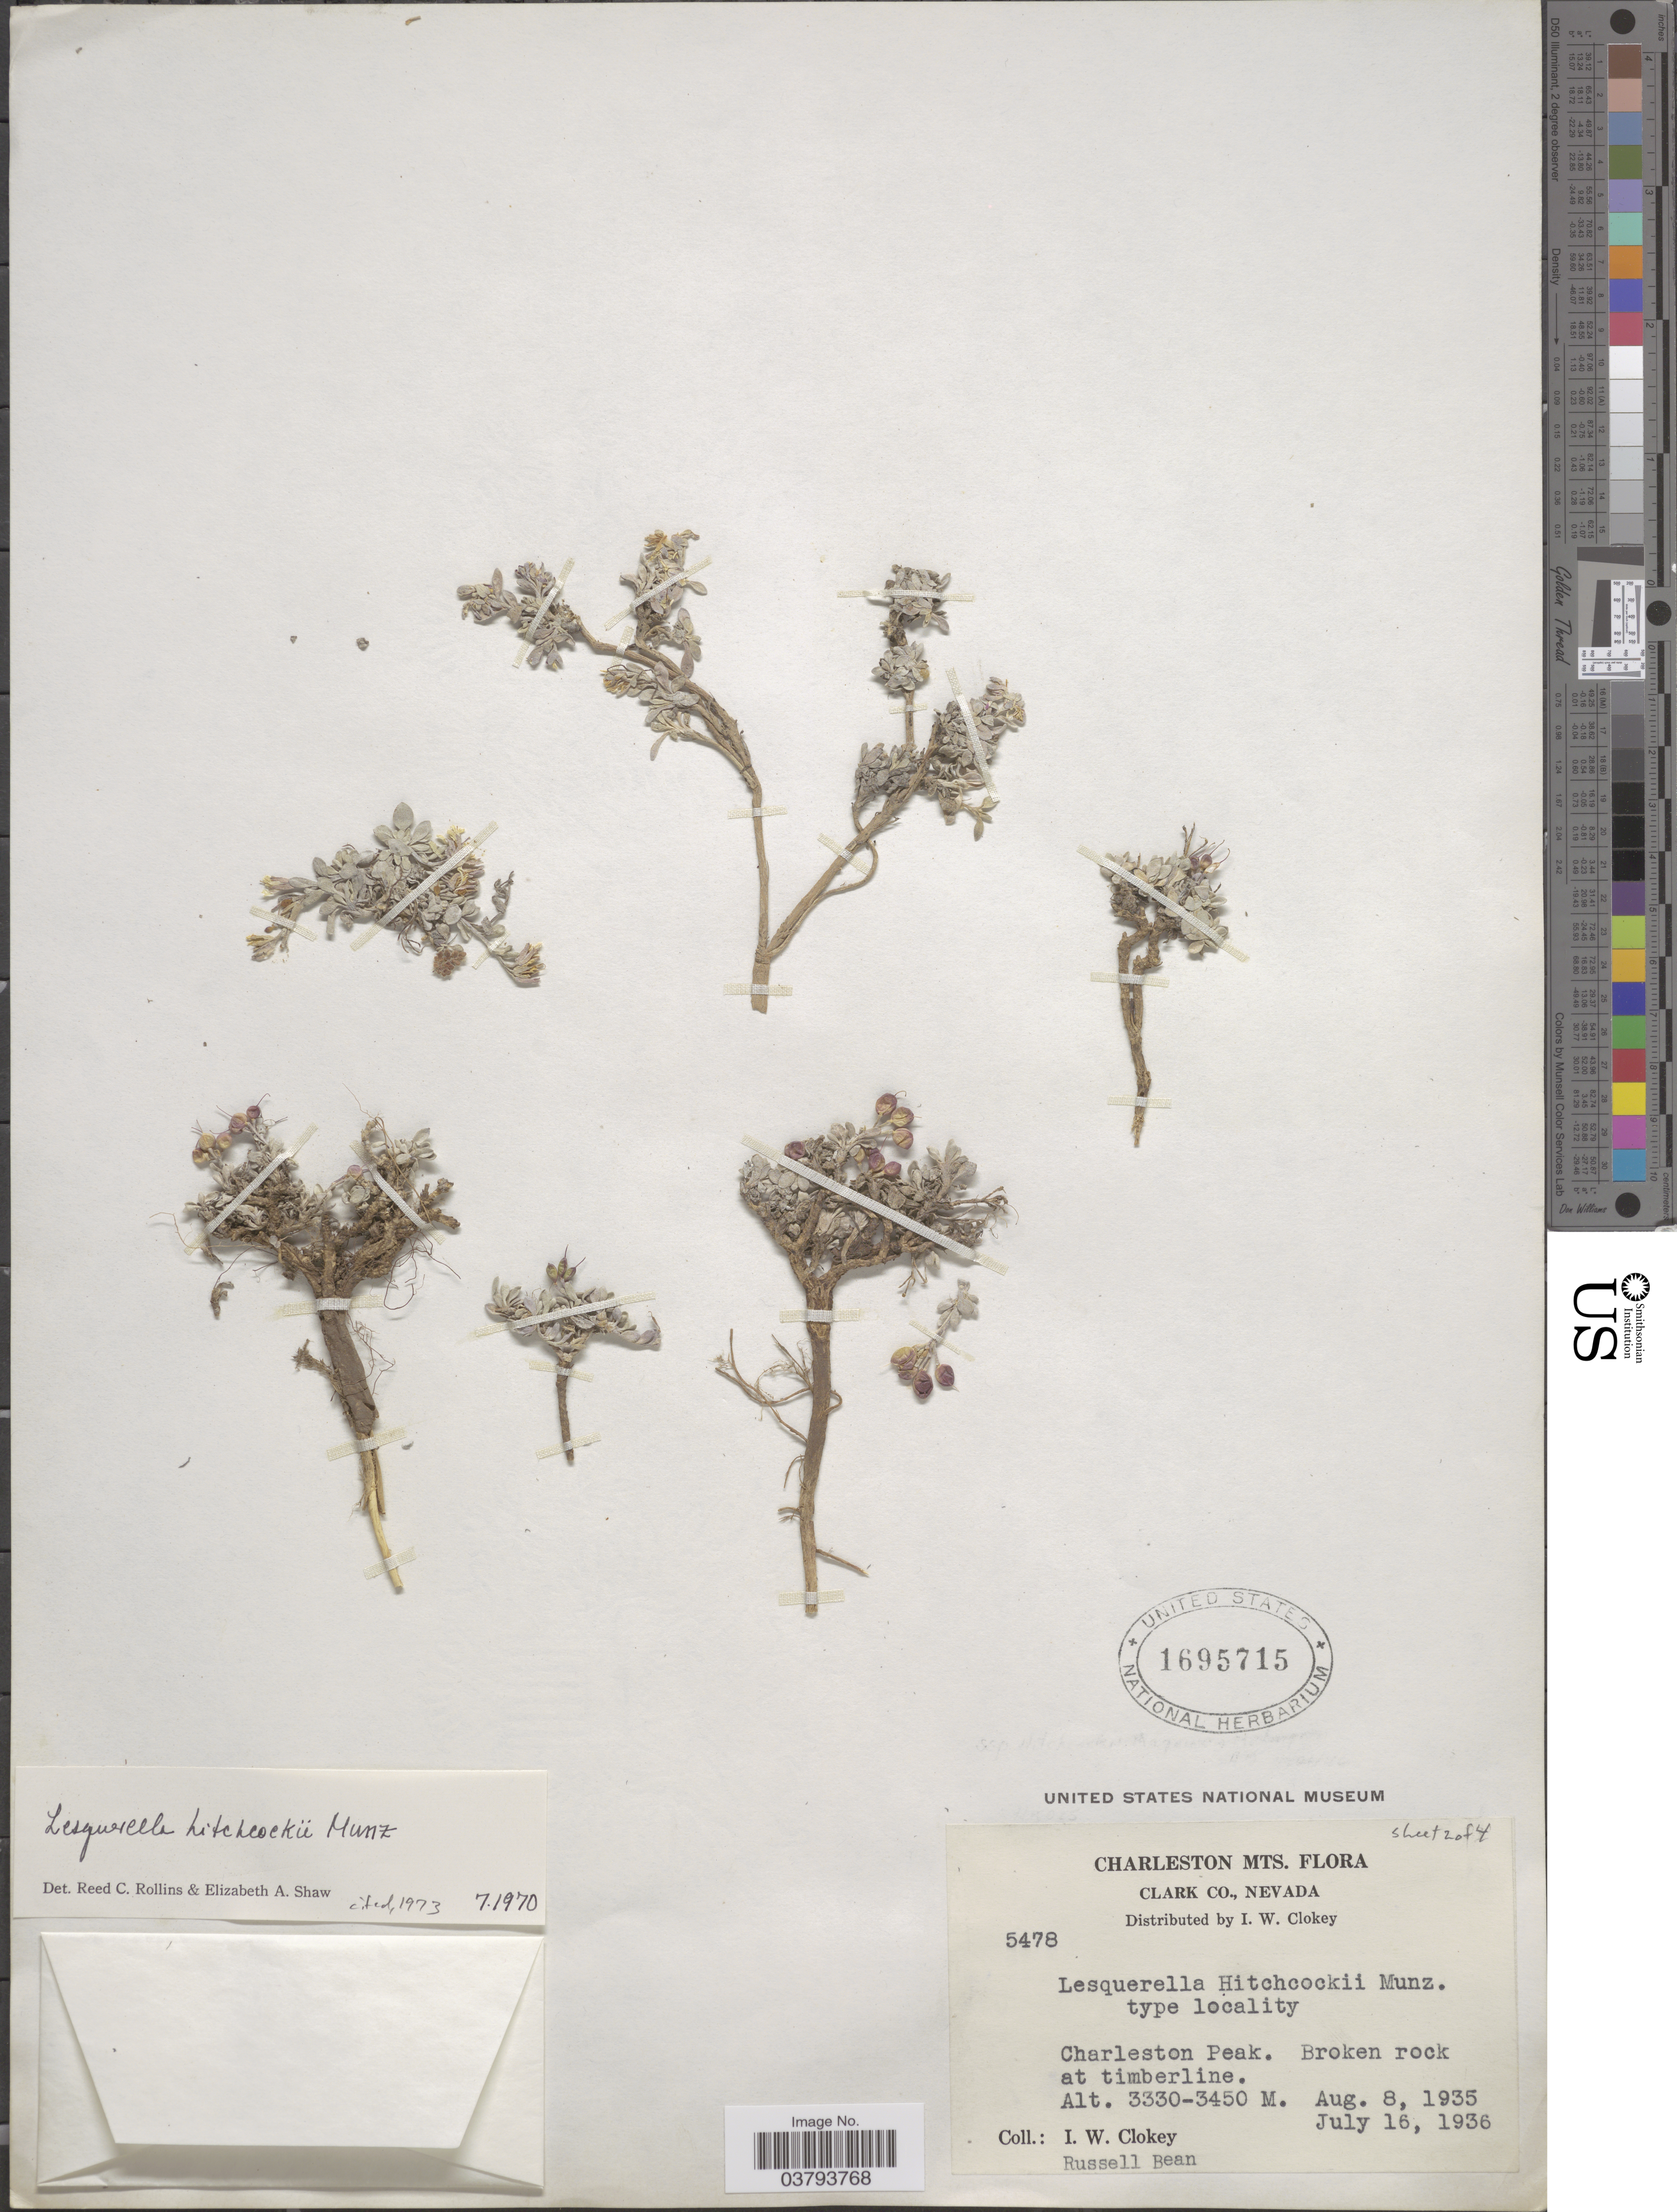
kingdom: Plantae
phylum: Tracheophyta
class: Magnoliopsida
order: Brassicales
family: Brassicaceae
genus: Lesquerella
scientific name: Lesquerella hitchcockii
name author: Munz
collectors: I. W. Clokey & R. Bean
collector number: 5478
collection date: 1935-08-08/1936-07-16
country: United States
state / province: Nevada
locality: Charleston Mts; Clark Co. Charleston Peak.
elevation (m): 3330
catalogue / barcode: US 1695715